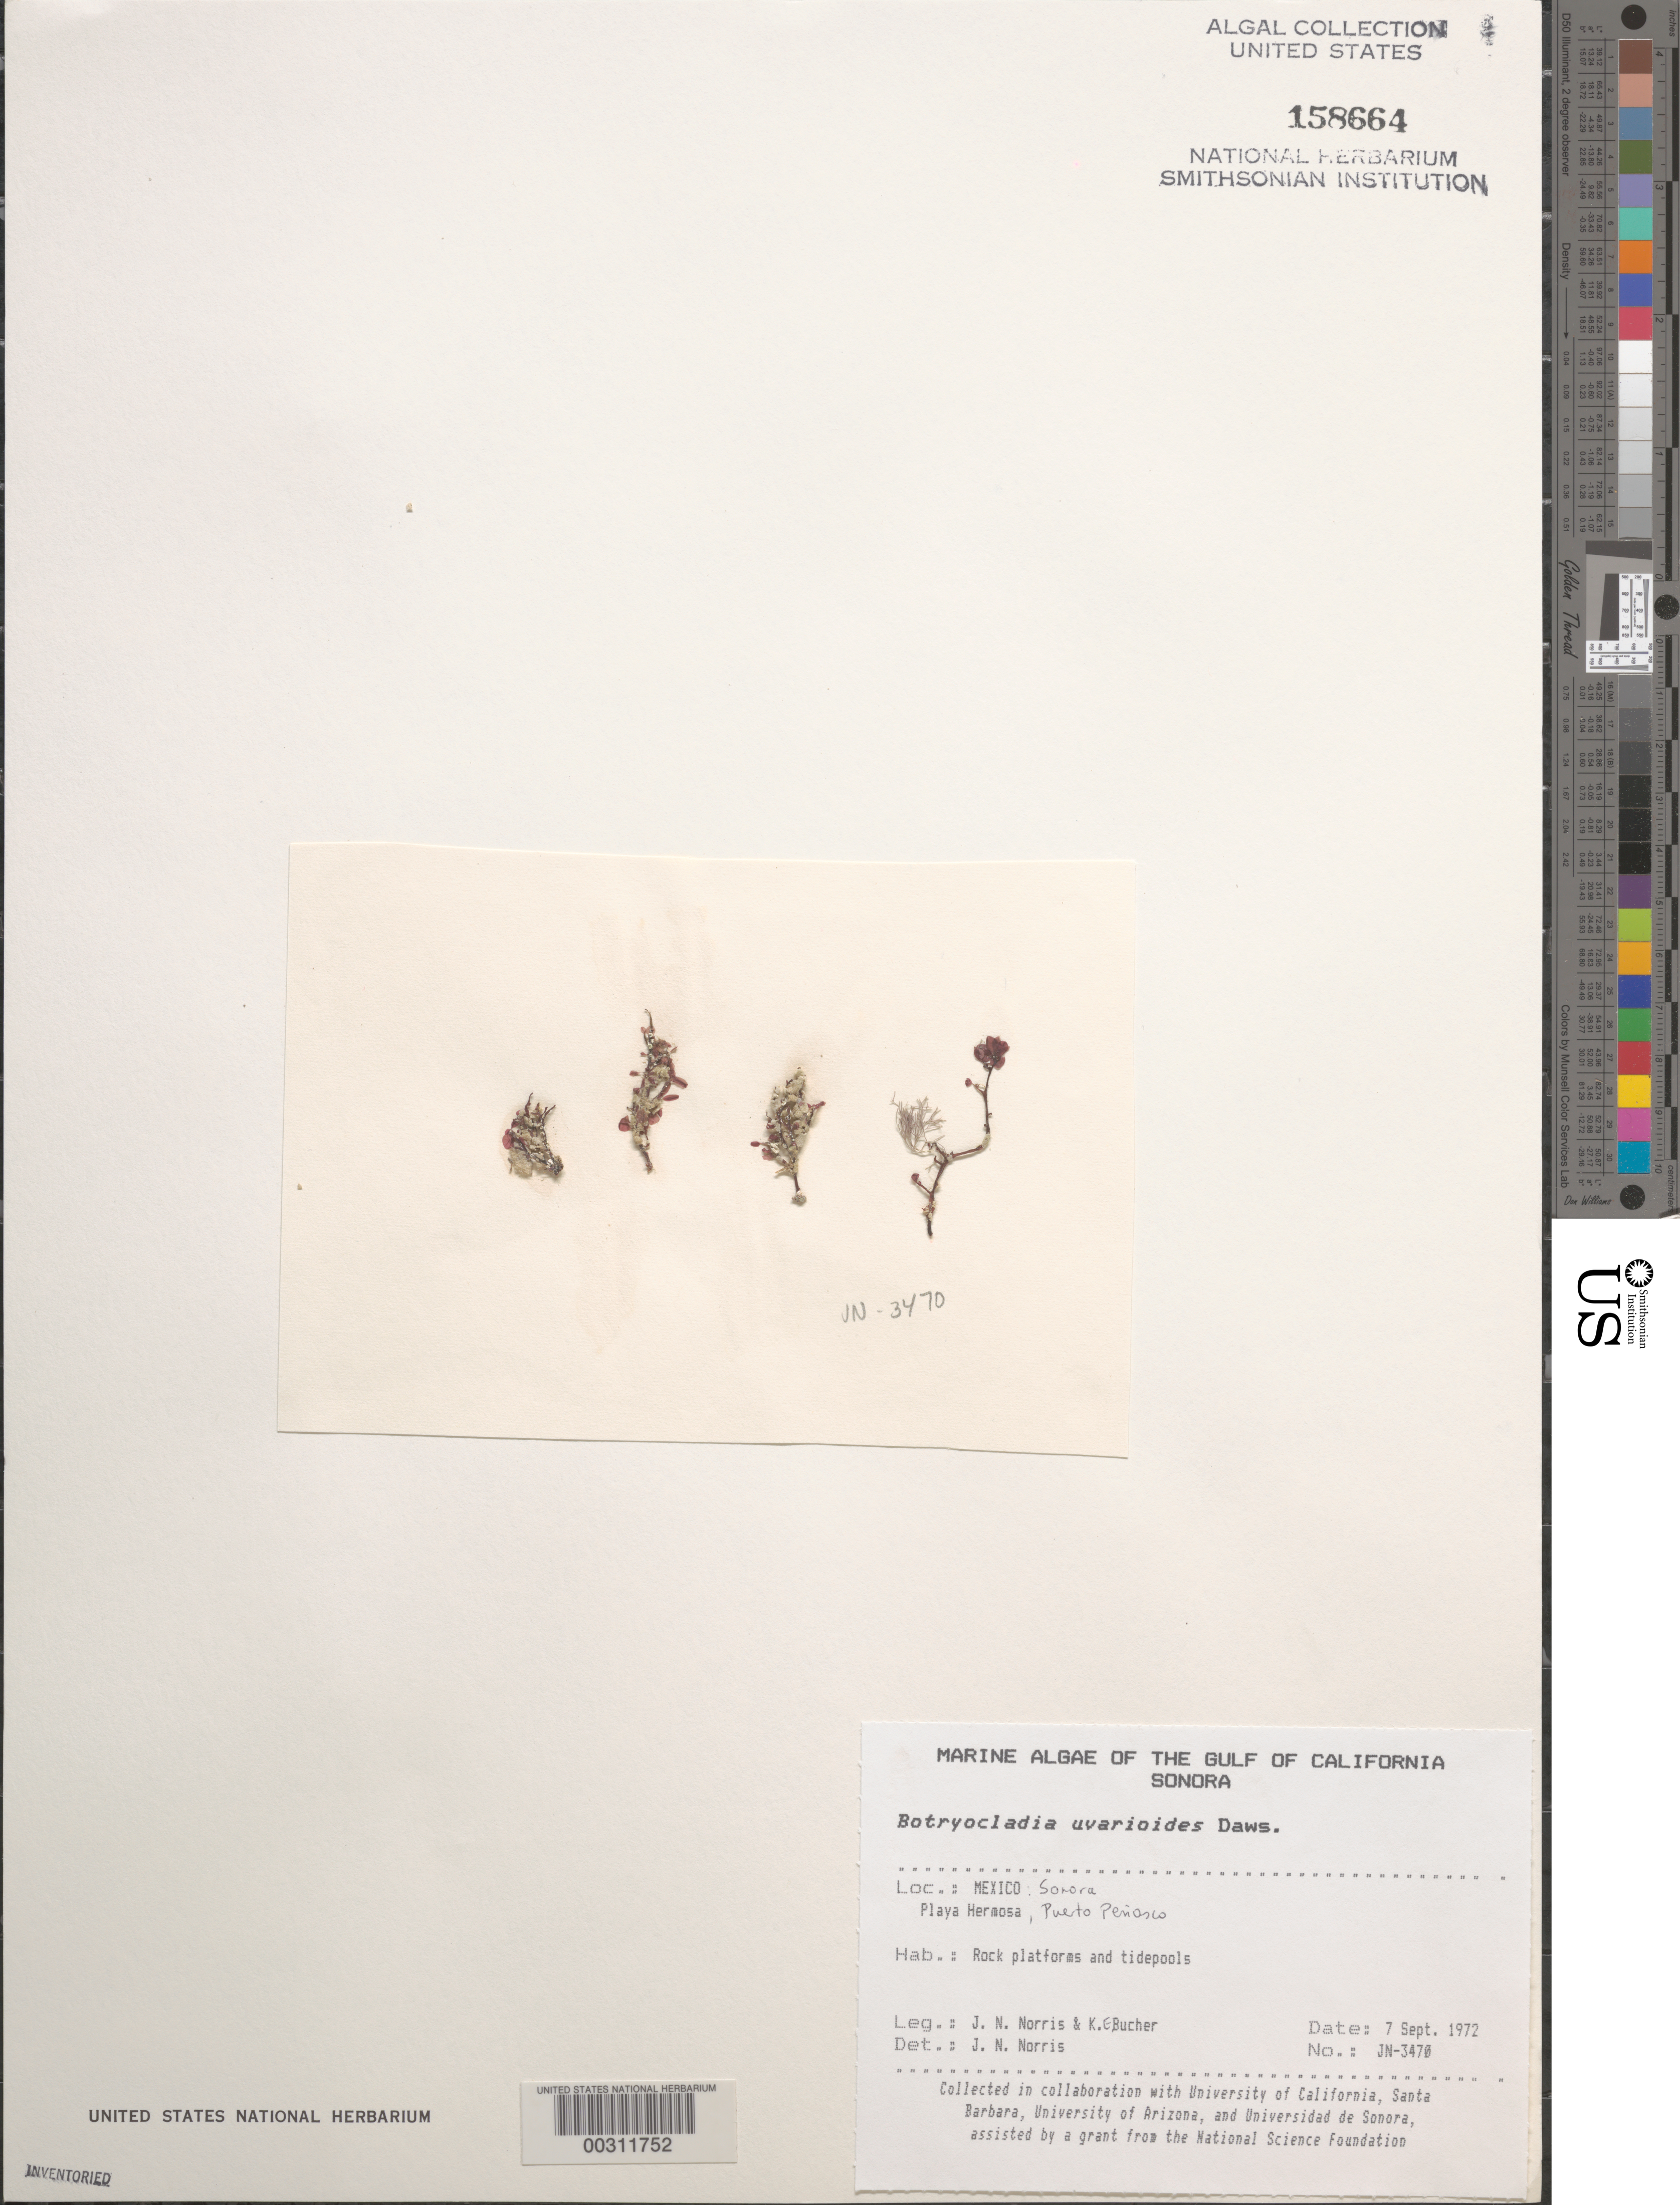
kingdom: Plantae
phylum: Rhodophyta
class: Florideophyceae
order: Rhodymeniales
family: Rhodymeniaceae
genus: Botryocladia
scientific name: Botryocladia uvarioides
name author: E.Y. Dawson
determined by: Norris, James N.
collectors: J. N. Norris & K. E. Bucher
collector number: JN-3470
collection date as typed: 07 Sep 1972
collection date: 1972-09-07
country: Mexico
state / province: Sonora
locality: Playa Hermosa, Puerto Penasco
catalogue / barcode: US 158664